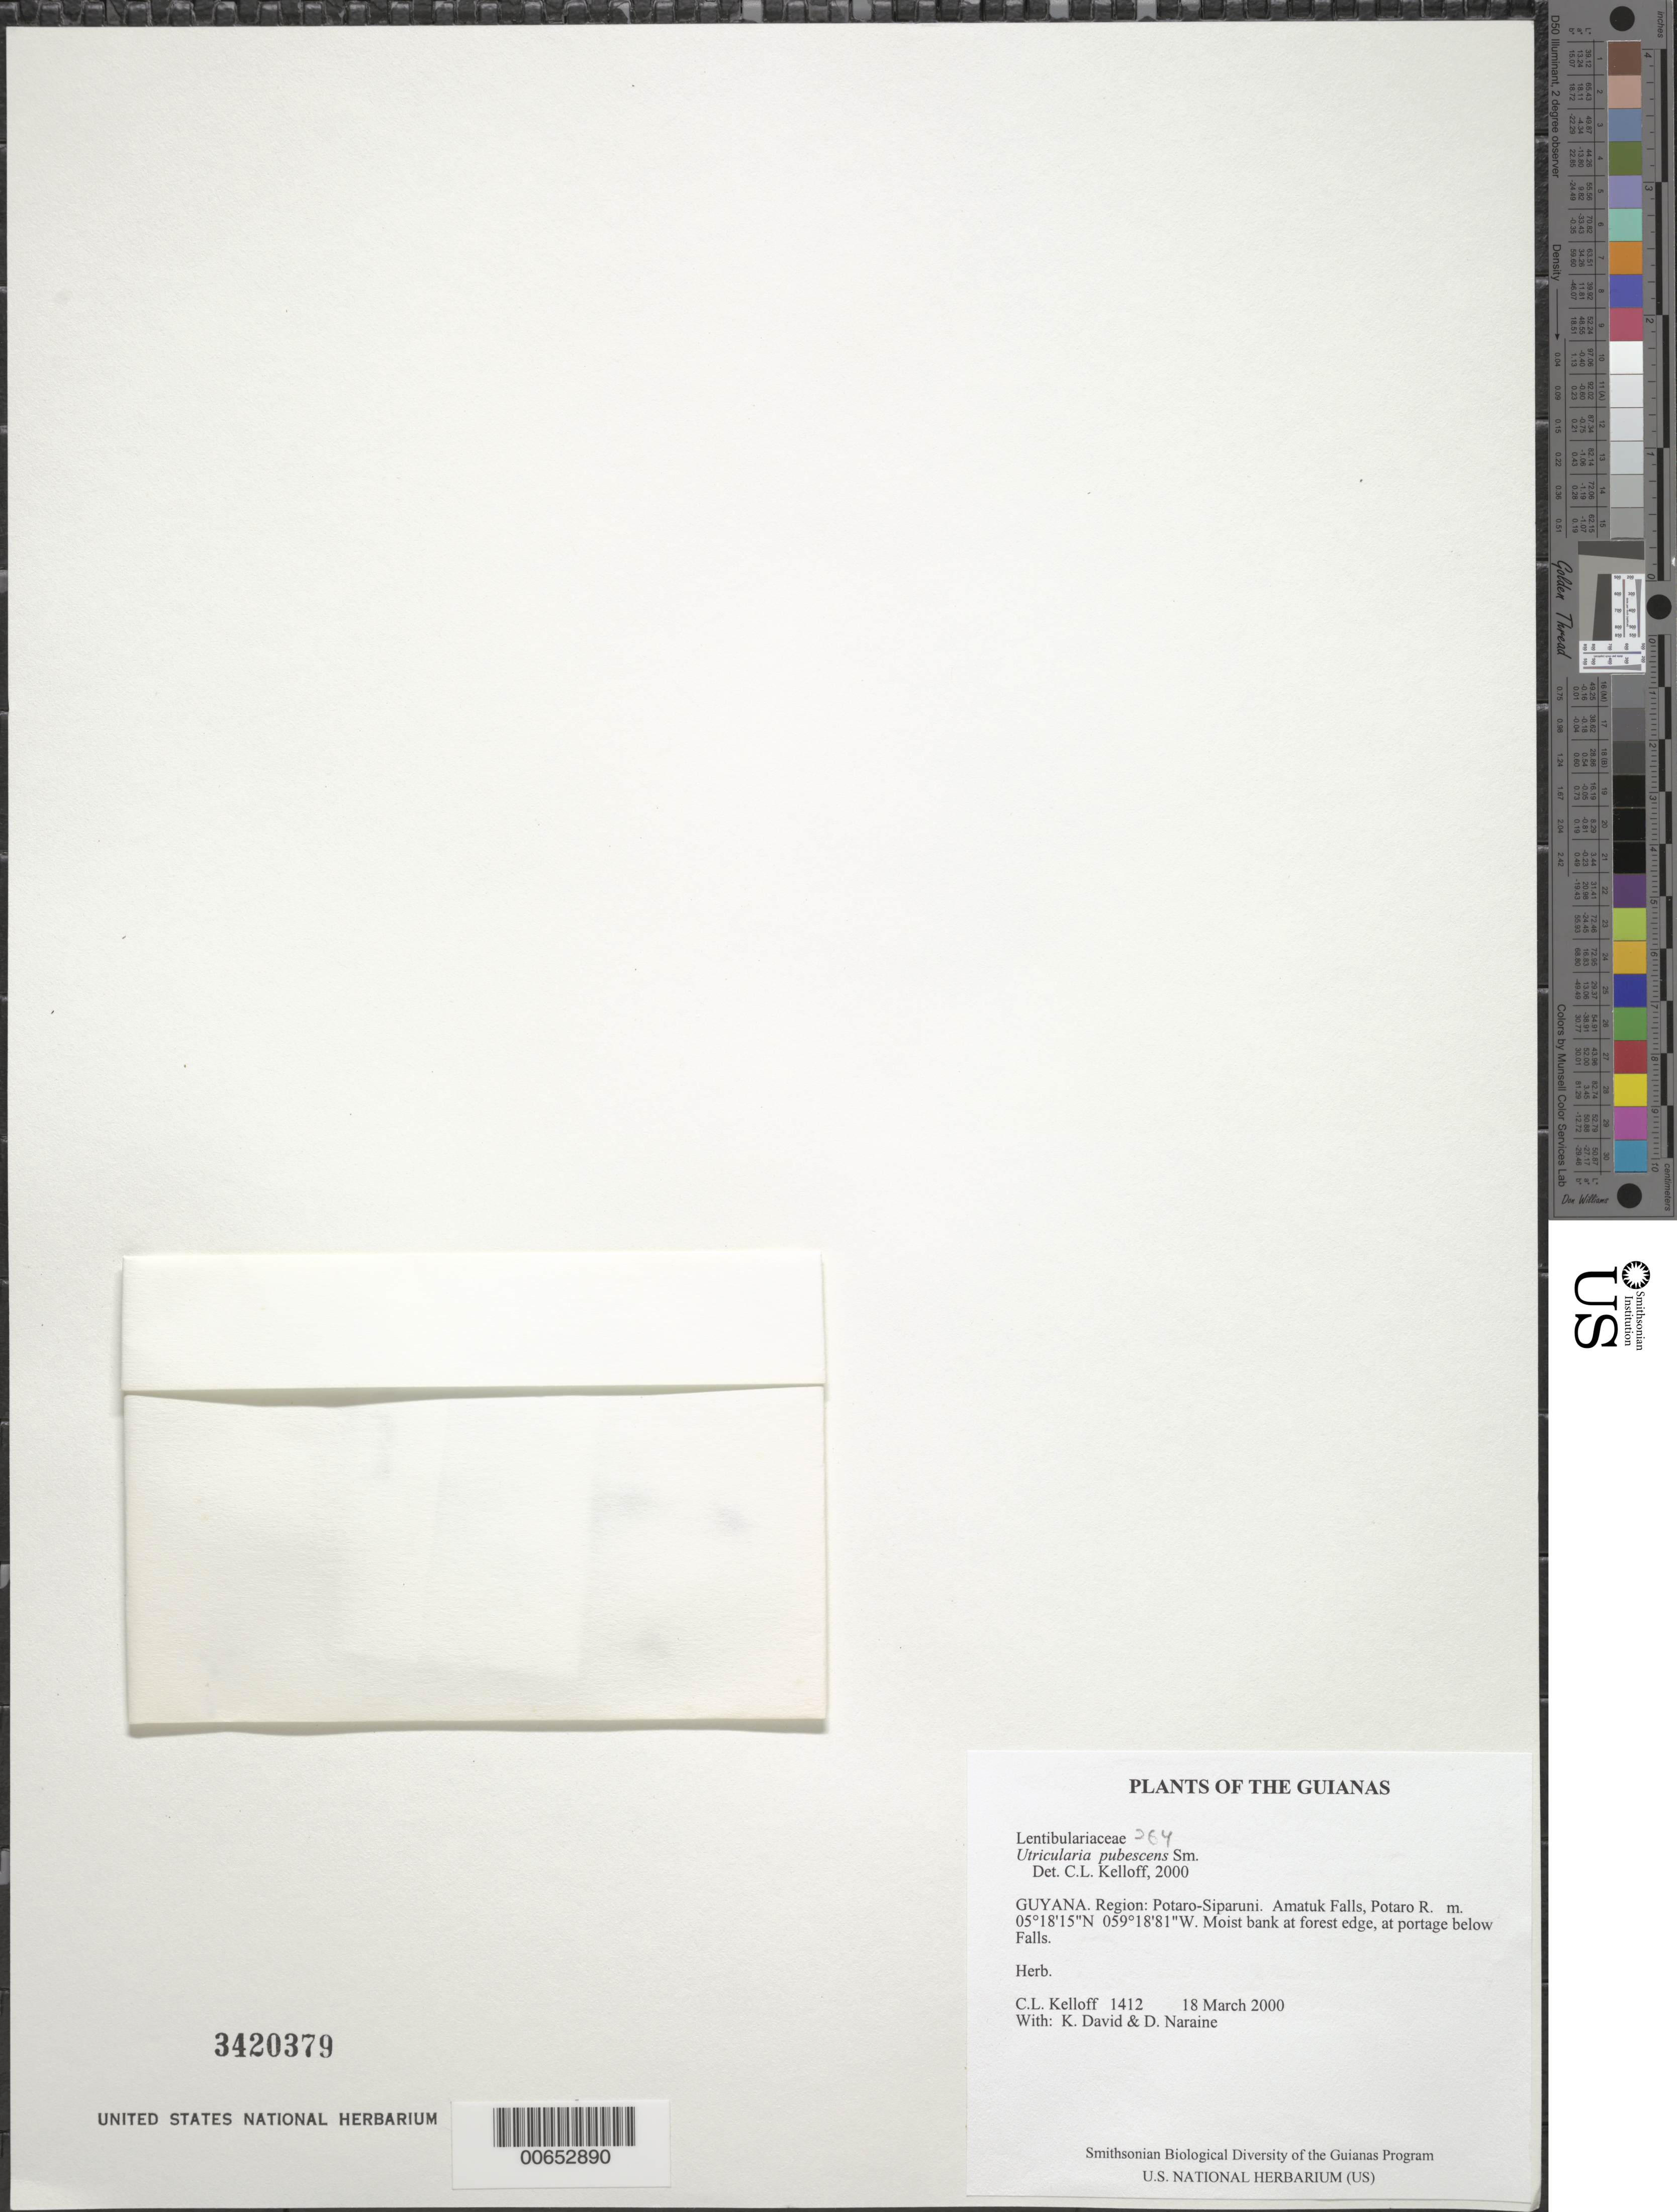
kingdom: Plantae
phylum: Tracheophyta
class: Magnoliopsida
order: Lamiales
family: Lentibulariaceae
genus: Utricularia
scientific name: Utricularia pubescens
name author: Sm.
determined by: Kelloff, Carol L., (US), Smithsonian Institution - National Museum of Natural History (UNITED STATES)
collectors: C. L. Kelloff, K. David & D. Naraine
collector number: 1412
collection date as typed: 18 March 2000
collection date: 2000-03-18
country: Guyana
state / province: Potaro-Siparuni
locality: Amatuk Falls, Potaro R.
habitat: Moist bank at forest edge, at portage below Falls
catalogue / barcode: US 3420379